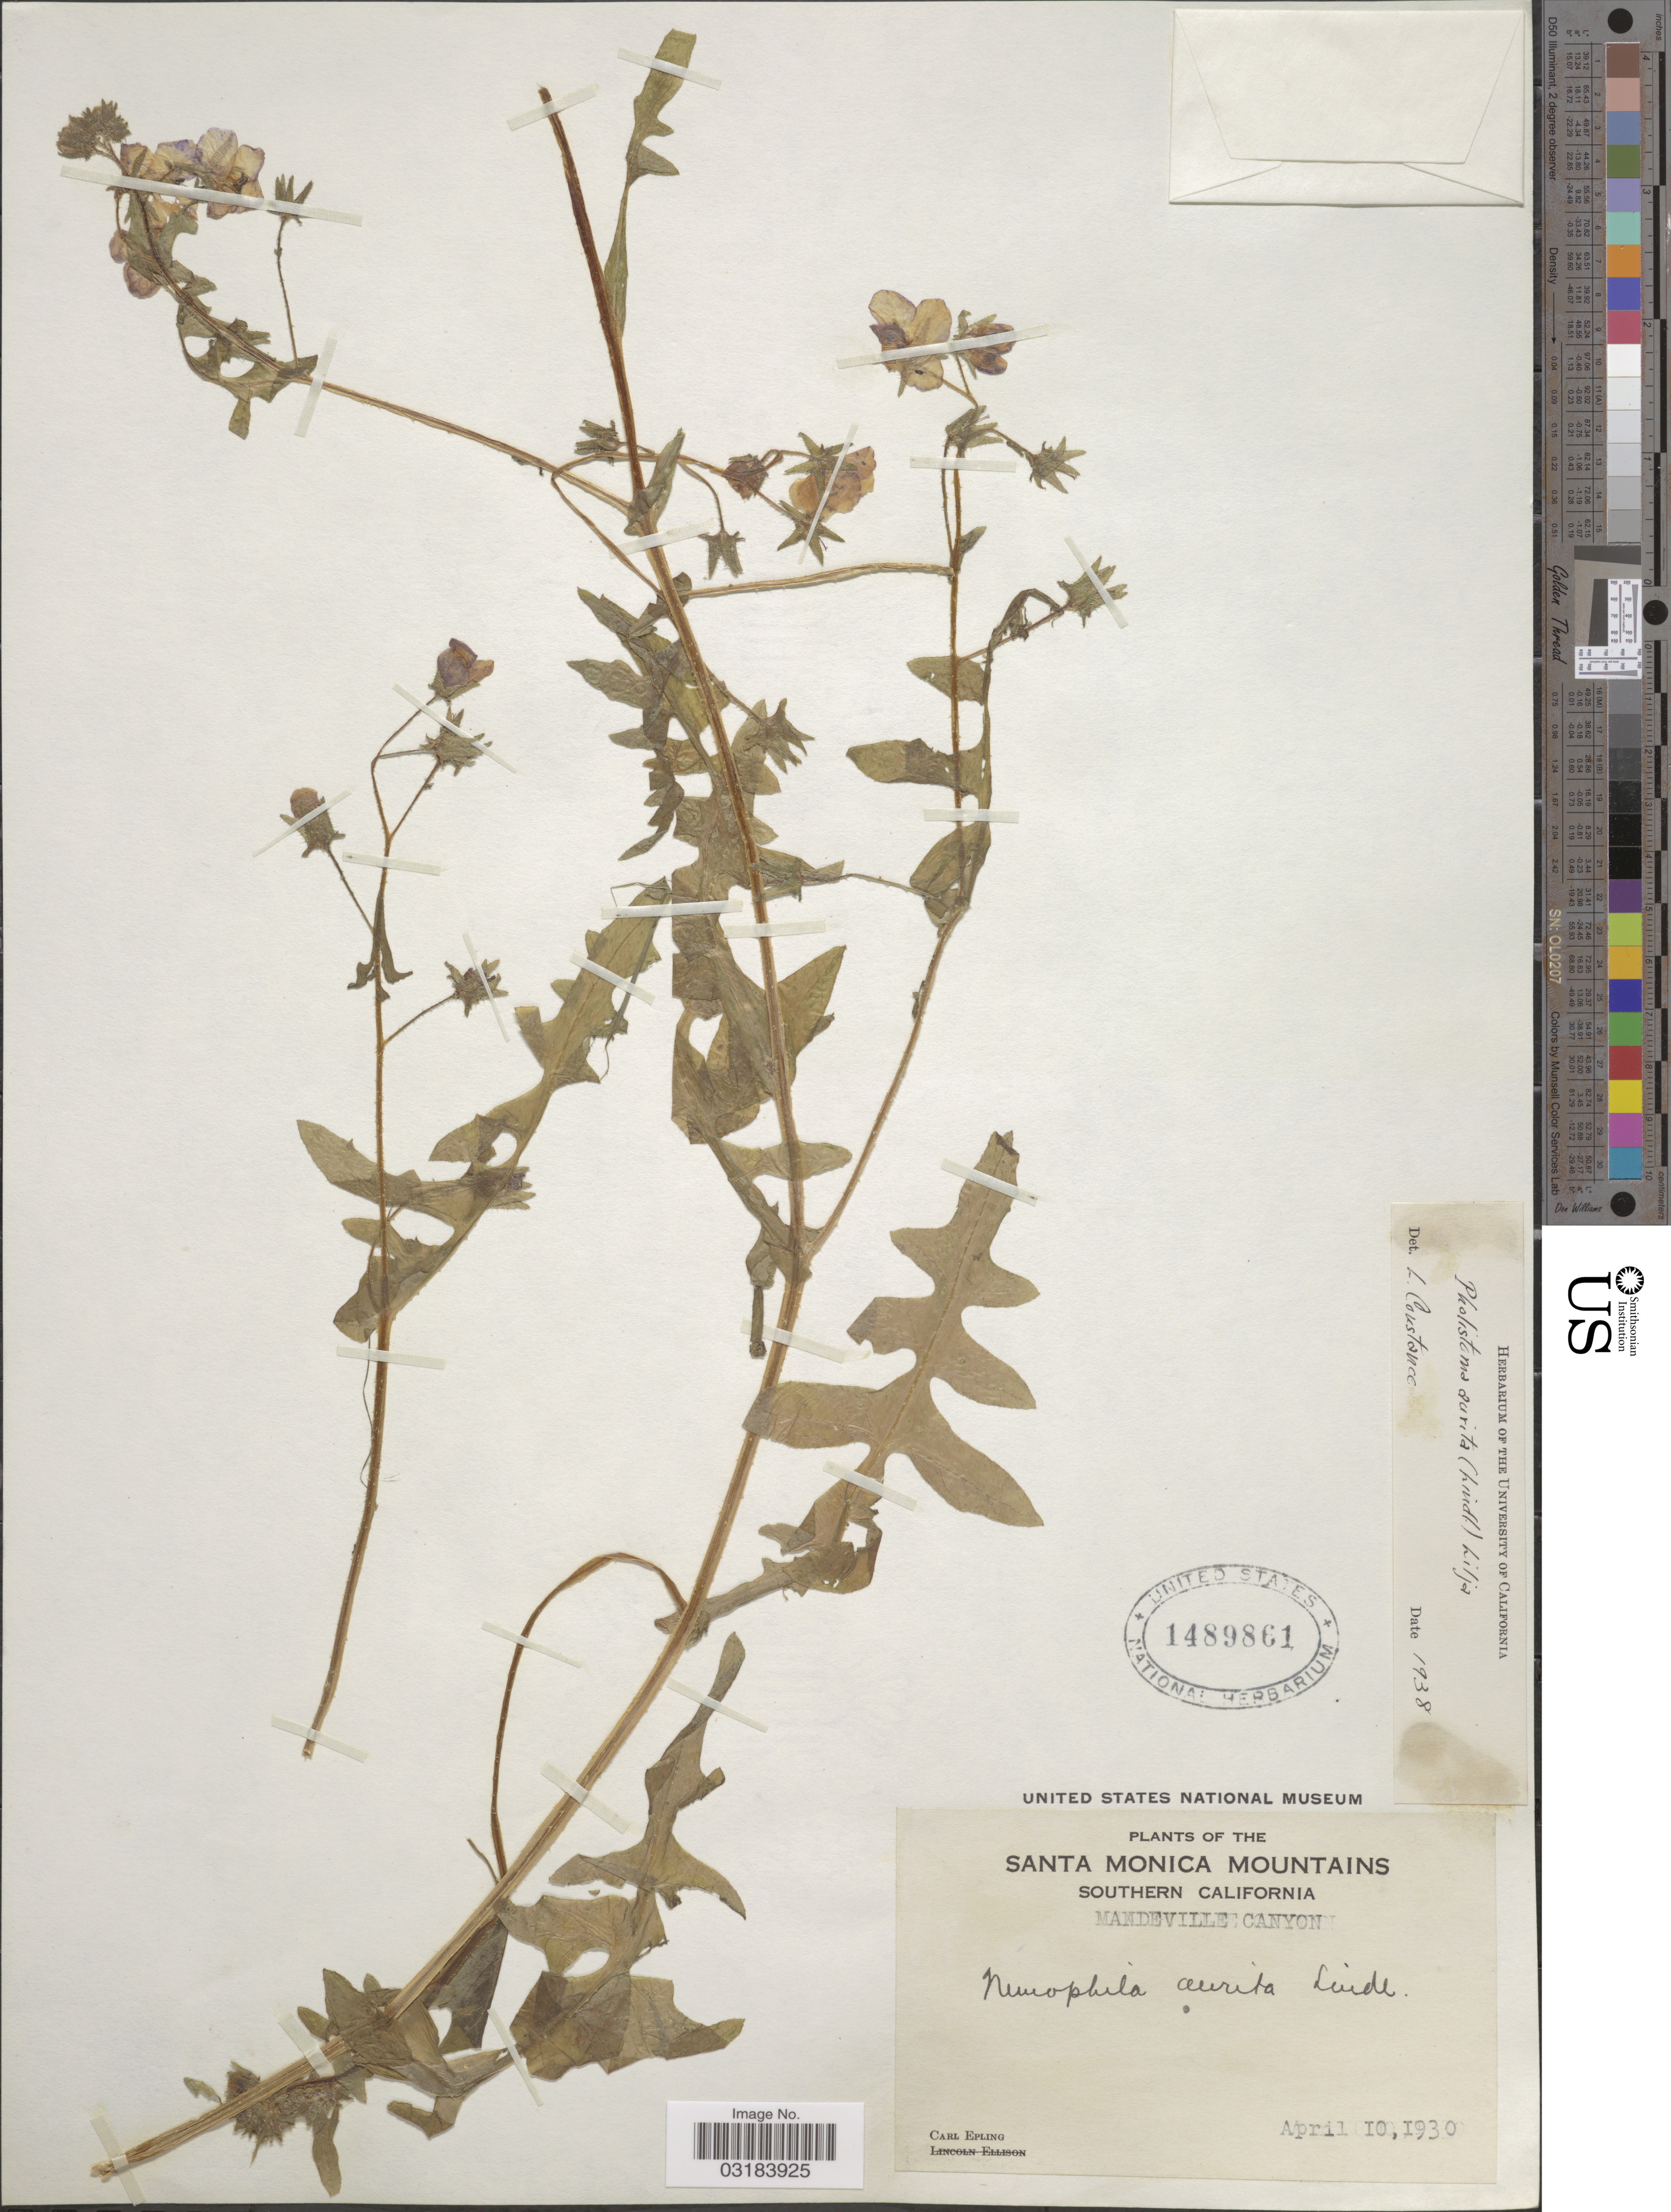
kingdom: Plantae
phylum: Tracheophyta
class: Magnoliopsida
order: Boraginales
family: Hydrophyllaceae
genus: Pholistoma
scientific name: Pholistoma auritum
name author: (Lindl.) Lilja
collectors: C. C. Epling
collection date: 1930-04-10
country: United States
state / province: California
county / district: Los Angeles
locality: Santa Monica Mountains, Mandeville Canyon.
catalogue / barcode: US 1489861